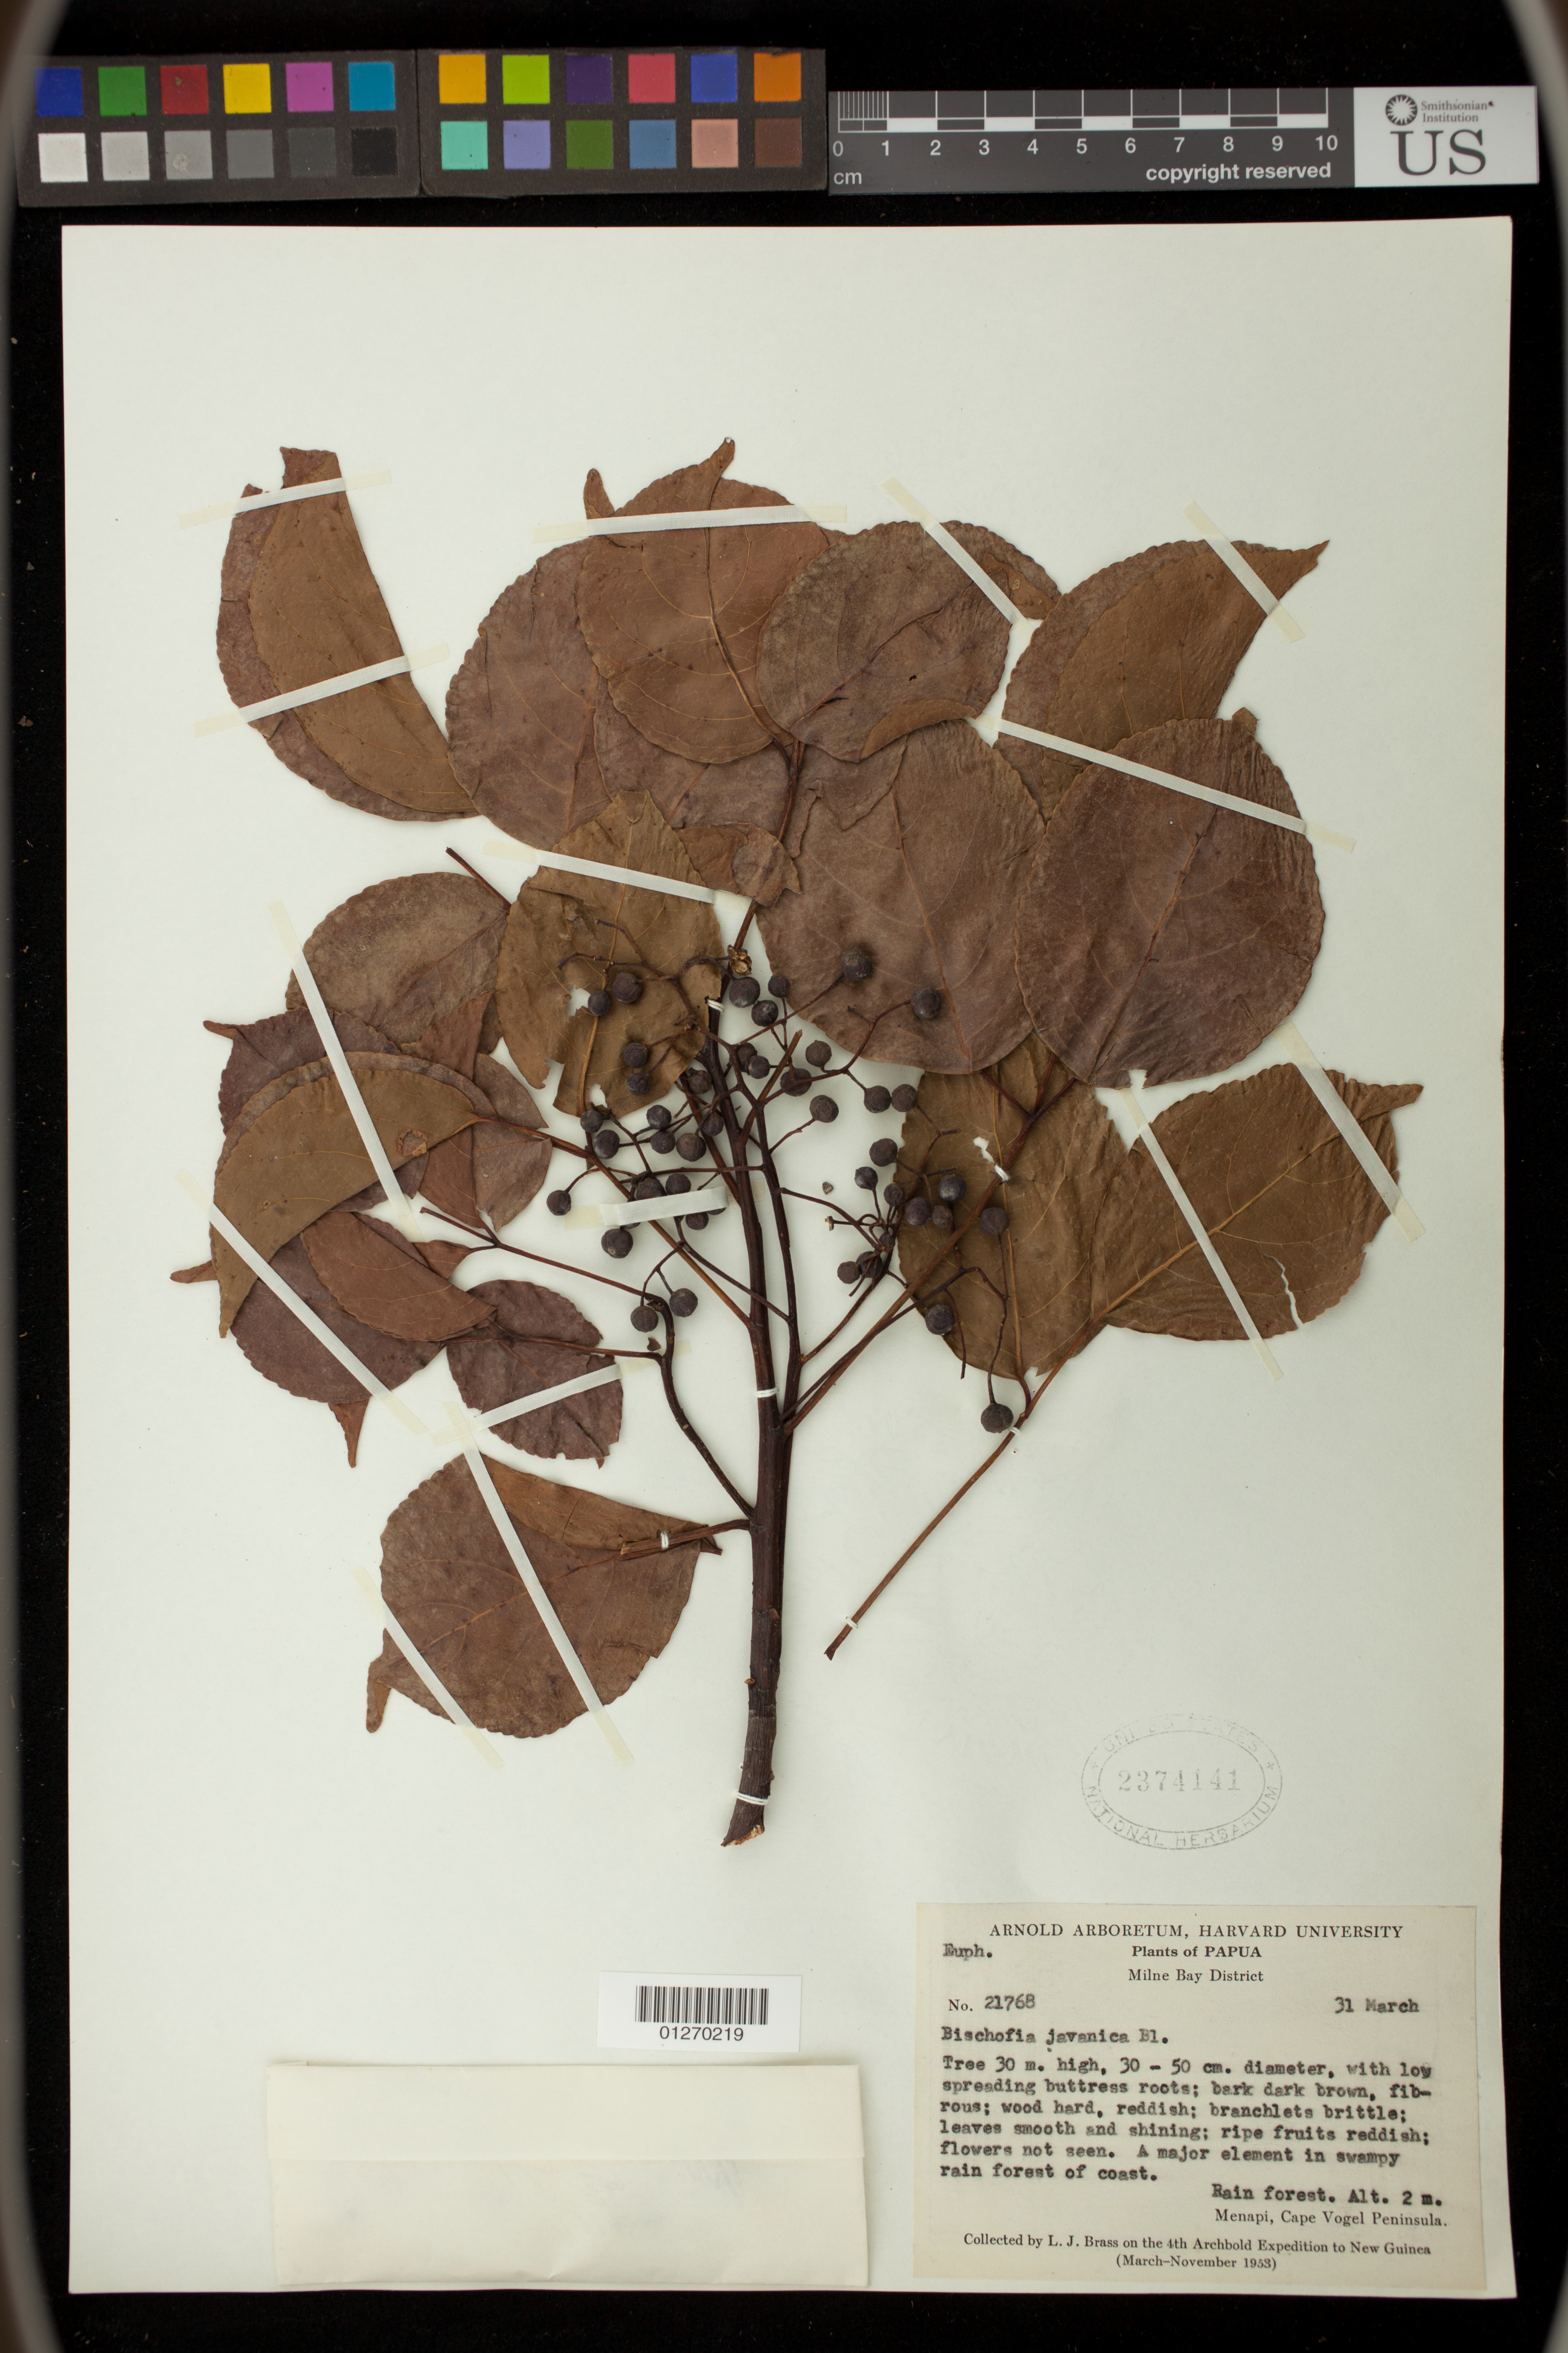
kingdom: Plantae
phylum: Tracheophyta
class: Magnoliopsida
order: Malpighiales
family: Phyllanthaceae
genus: Bischofia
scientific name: Bischofia javanica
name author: Blume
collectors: L. J. Brass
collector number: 21768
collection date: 1953-03-31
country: Papua New Guinea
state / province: Milne Bay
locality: Rain forest. Menapi, Cape Vogel Peninsula.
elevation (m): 1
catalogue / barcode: US 2374141